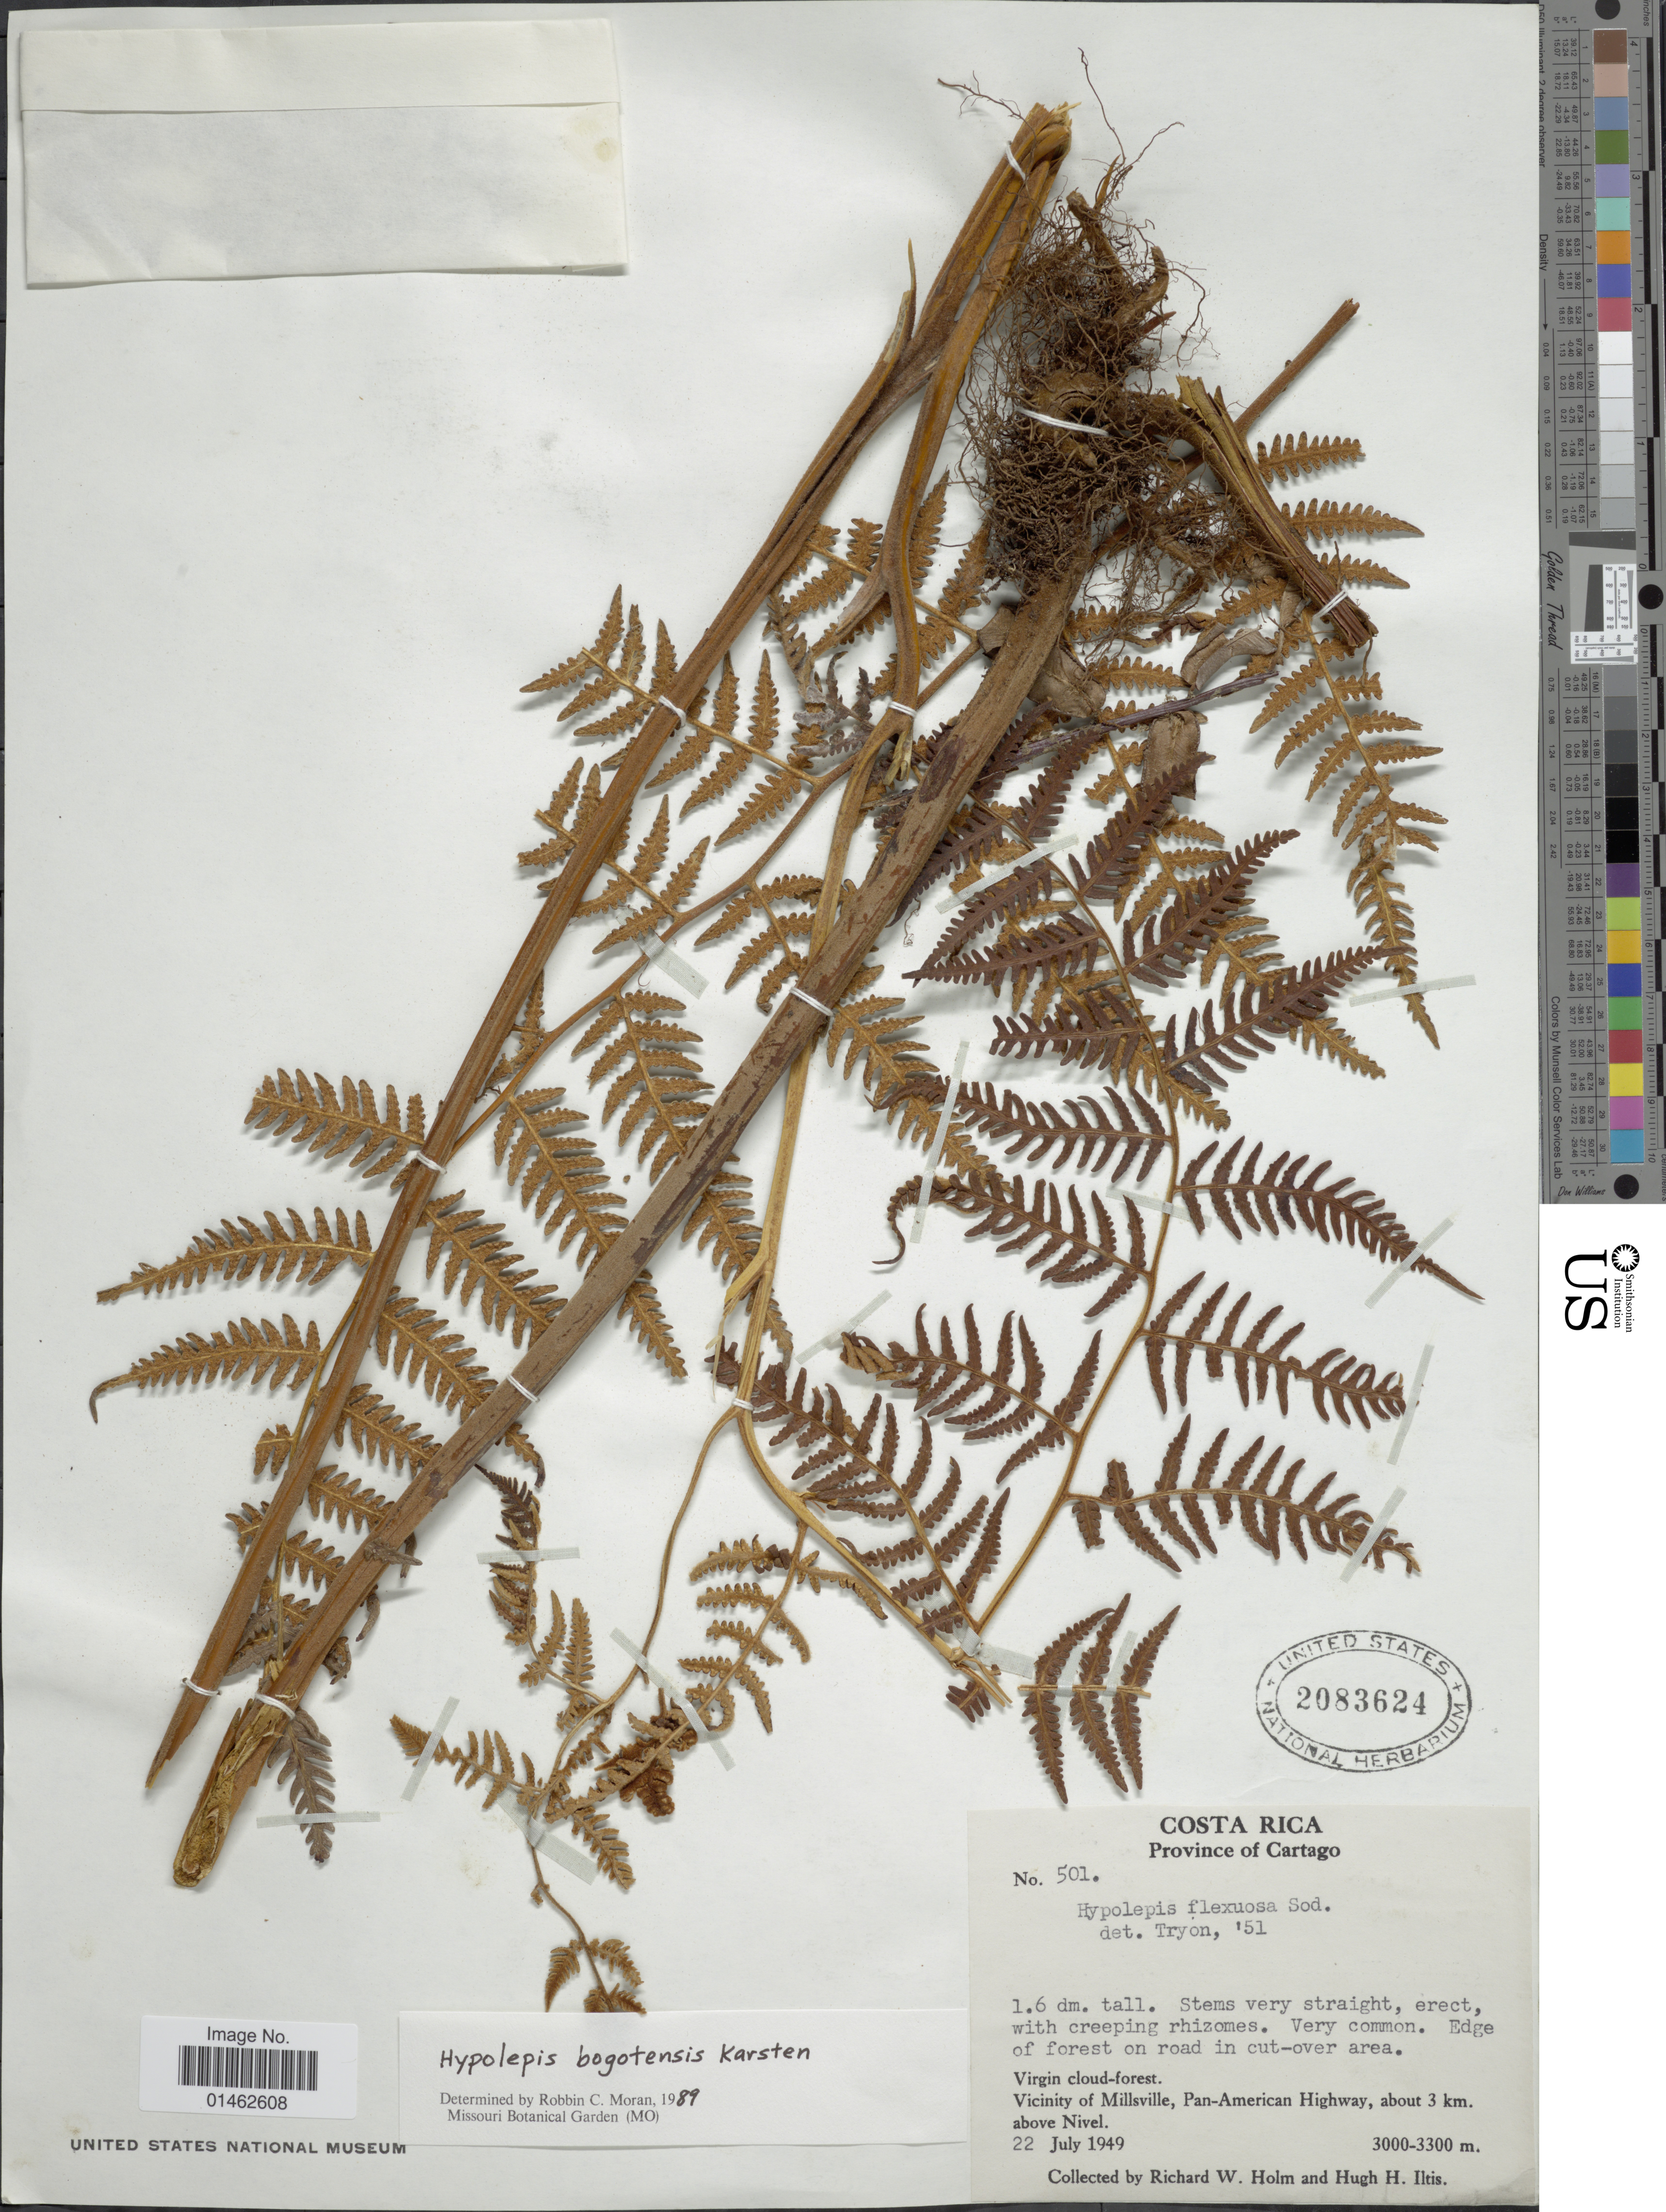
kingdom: Plantae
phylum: Tracheophyta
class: Polypodiopsida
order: Polypodiales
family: Dennstaedtiaceae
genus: Hypolepis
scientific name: Hypolepis bogotensis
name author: H. Karst.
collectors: R. W. Holm & H. H. Iltis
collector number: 501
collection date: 1949-07-22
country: Costa Rica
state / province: Cartago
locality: Edge of forest on road in cut-over area, Virgin cloud-forest, Vicinity of Millsville, Pan-American Highway, about 3 km above Nivel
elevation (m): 3000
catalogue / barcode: US 2083624